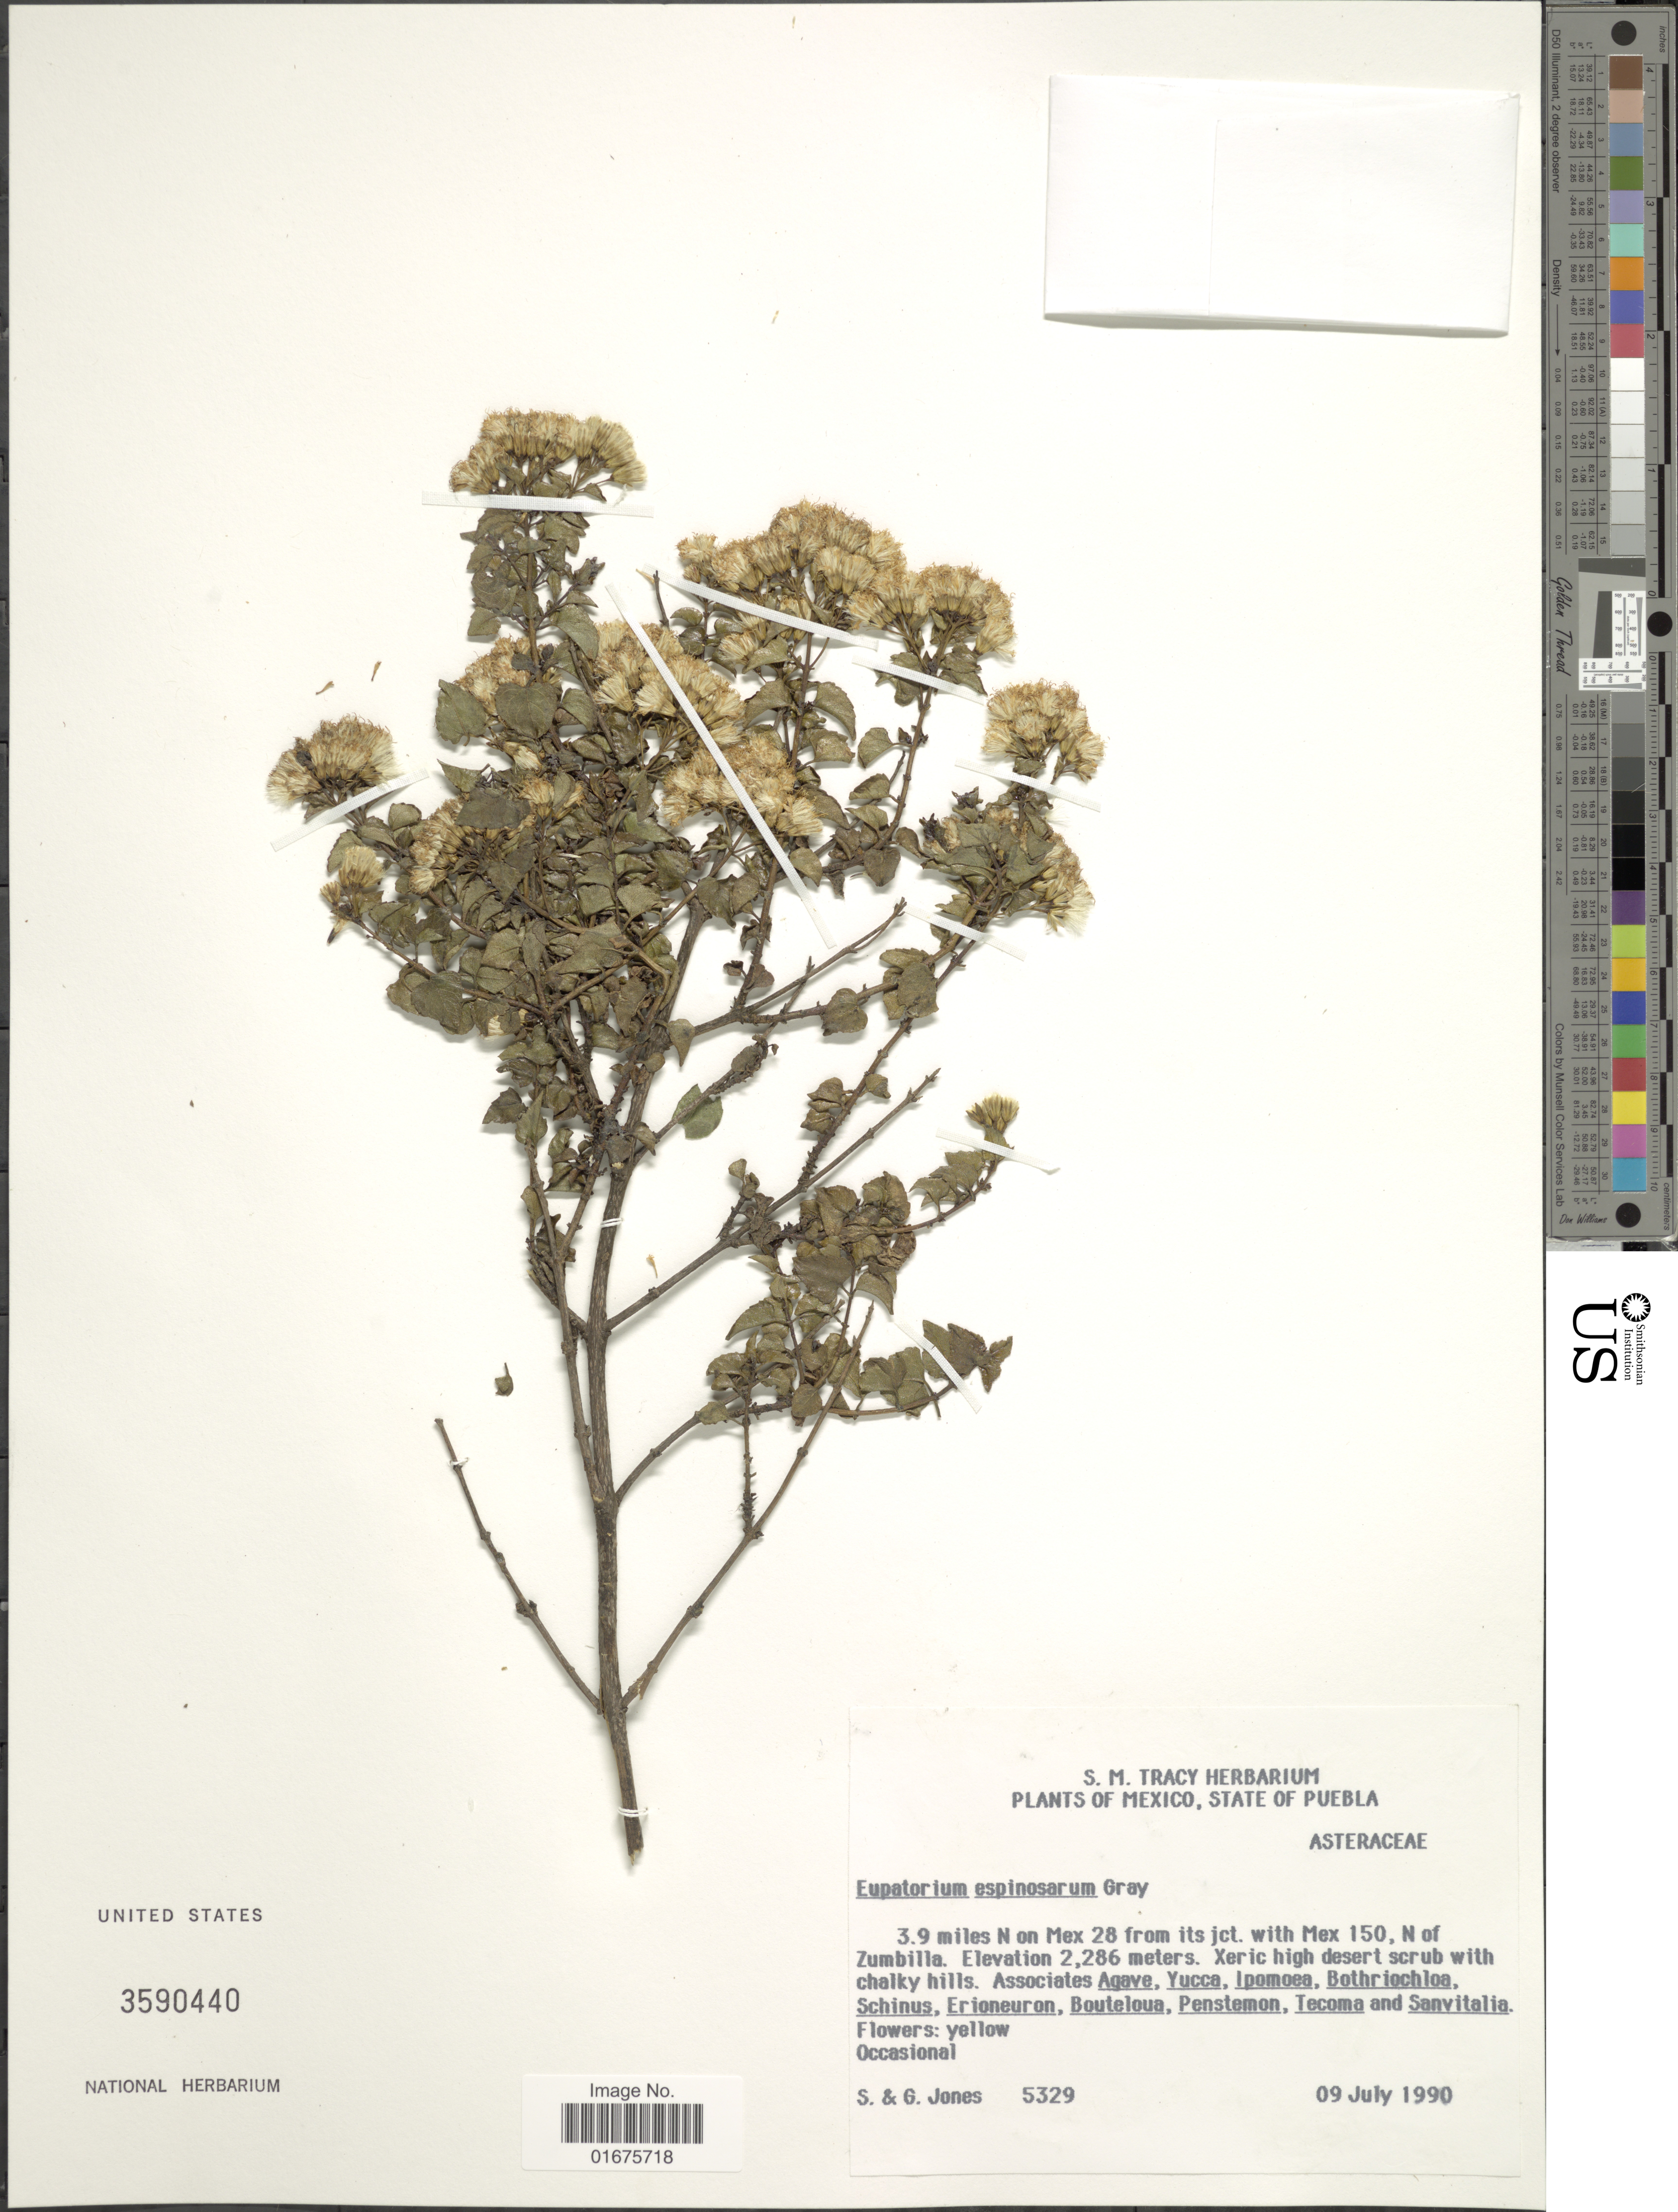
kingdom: Plantae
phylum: Tracheophyta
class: Magnoliopsida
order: Asterales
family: Asteraceae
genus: Ageratina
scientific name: Ageratina espinosarum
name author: (A. Gray) R.M. King & H. Rob.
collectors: S. Jones & G. Jones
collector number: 5329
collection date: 1990-07-09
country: Mexico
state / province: Puebla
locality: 3.9 miles N on Mex 28 from its jct. with Mex 150, N of Zumbilla.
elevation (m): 2286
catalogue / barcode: US 3590440